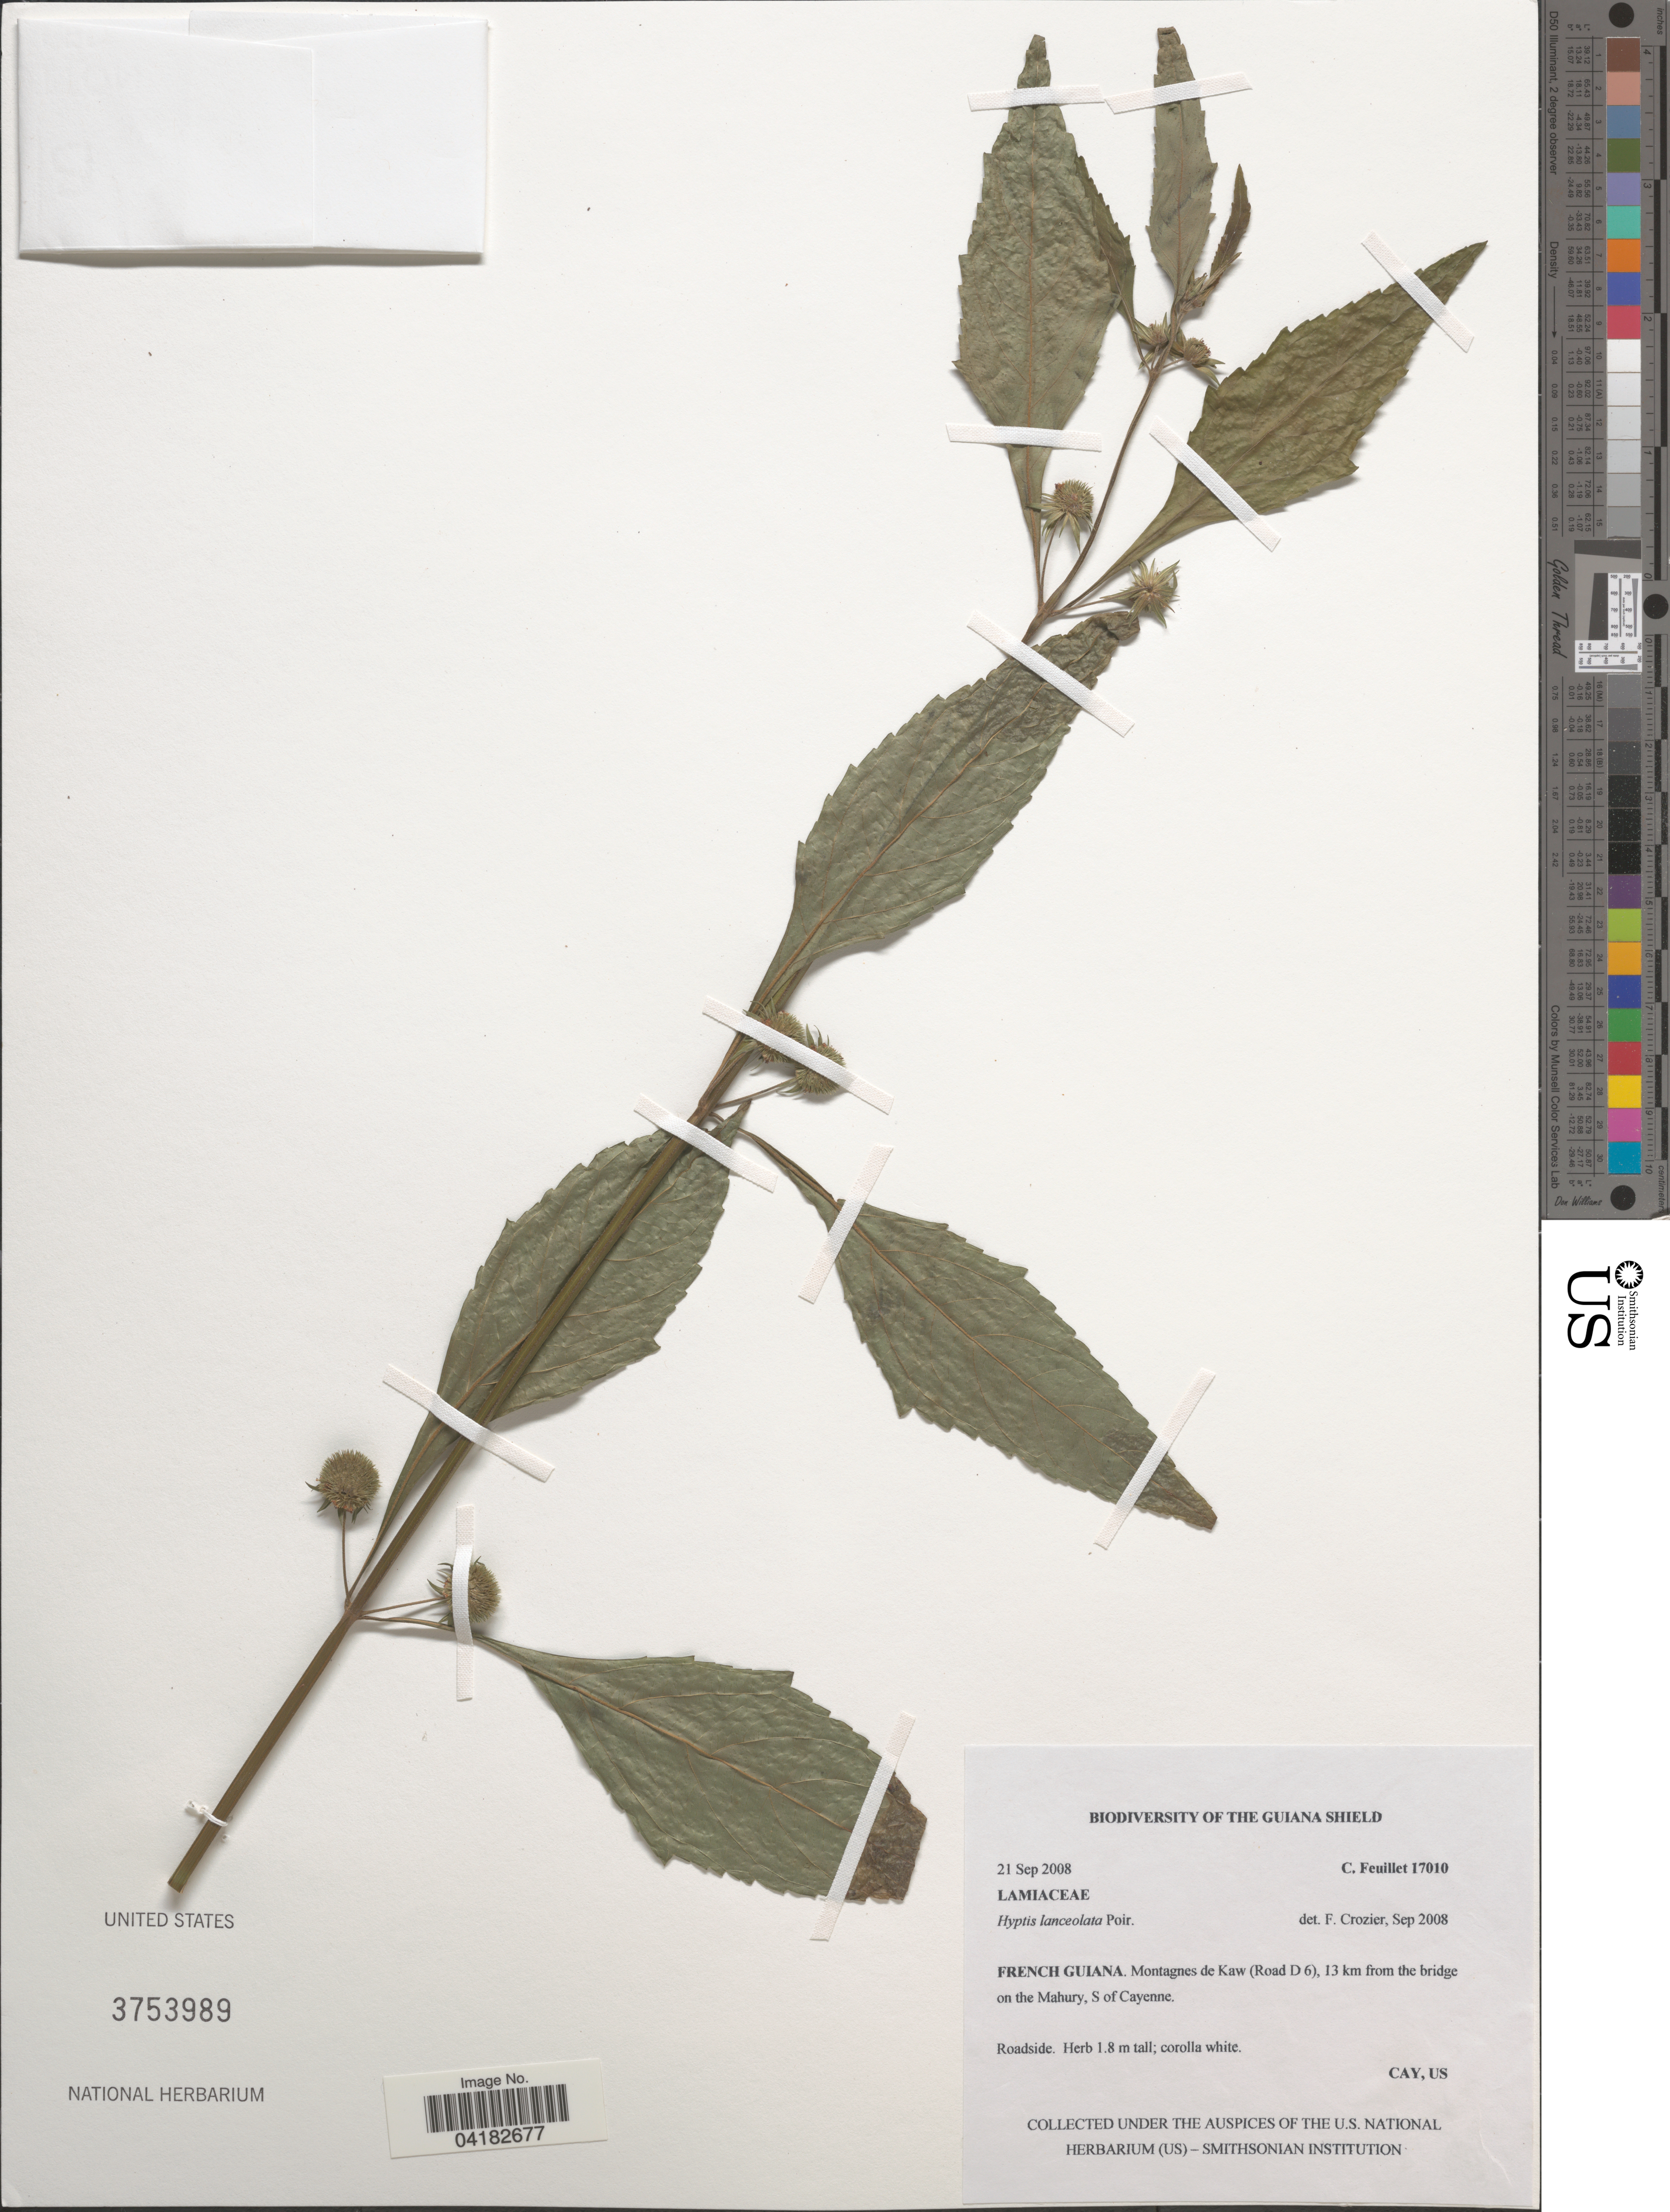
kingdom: Plantae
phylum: Tracheophyta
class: Magnoliopsida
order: Lamiales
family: Lamiaceae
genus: Hyptis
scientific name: Hyptis lanceolata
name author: Poir.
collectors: C. Feuillet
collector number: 17010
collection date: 2008-09-21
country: French Guiana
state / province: Cayenne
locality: The Guiana Shield. Montagnes de Kaw (Road D 6), 13 km from the bridge on the Mahury, S of Cayenne.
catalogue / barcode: US 3753989